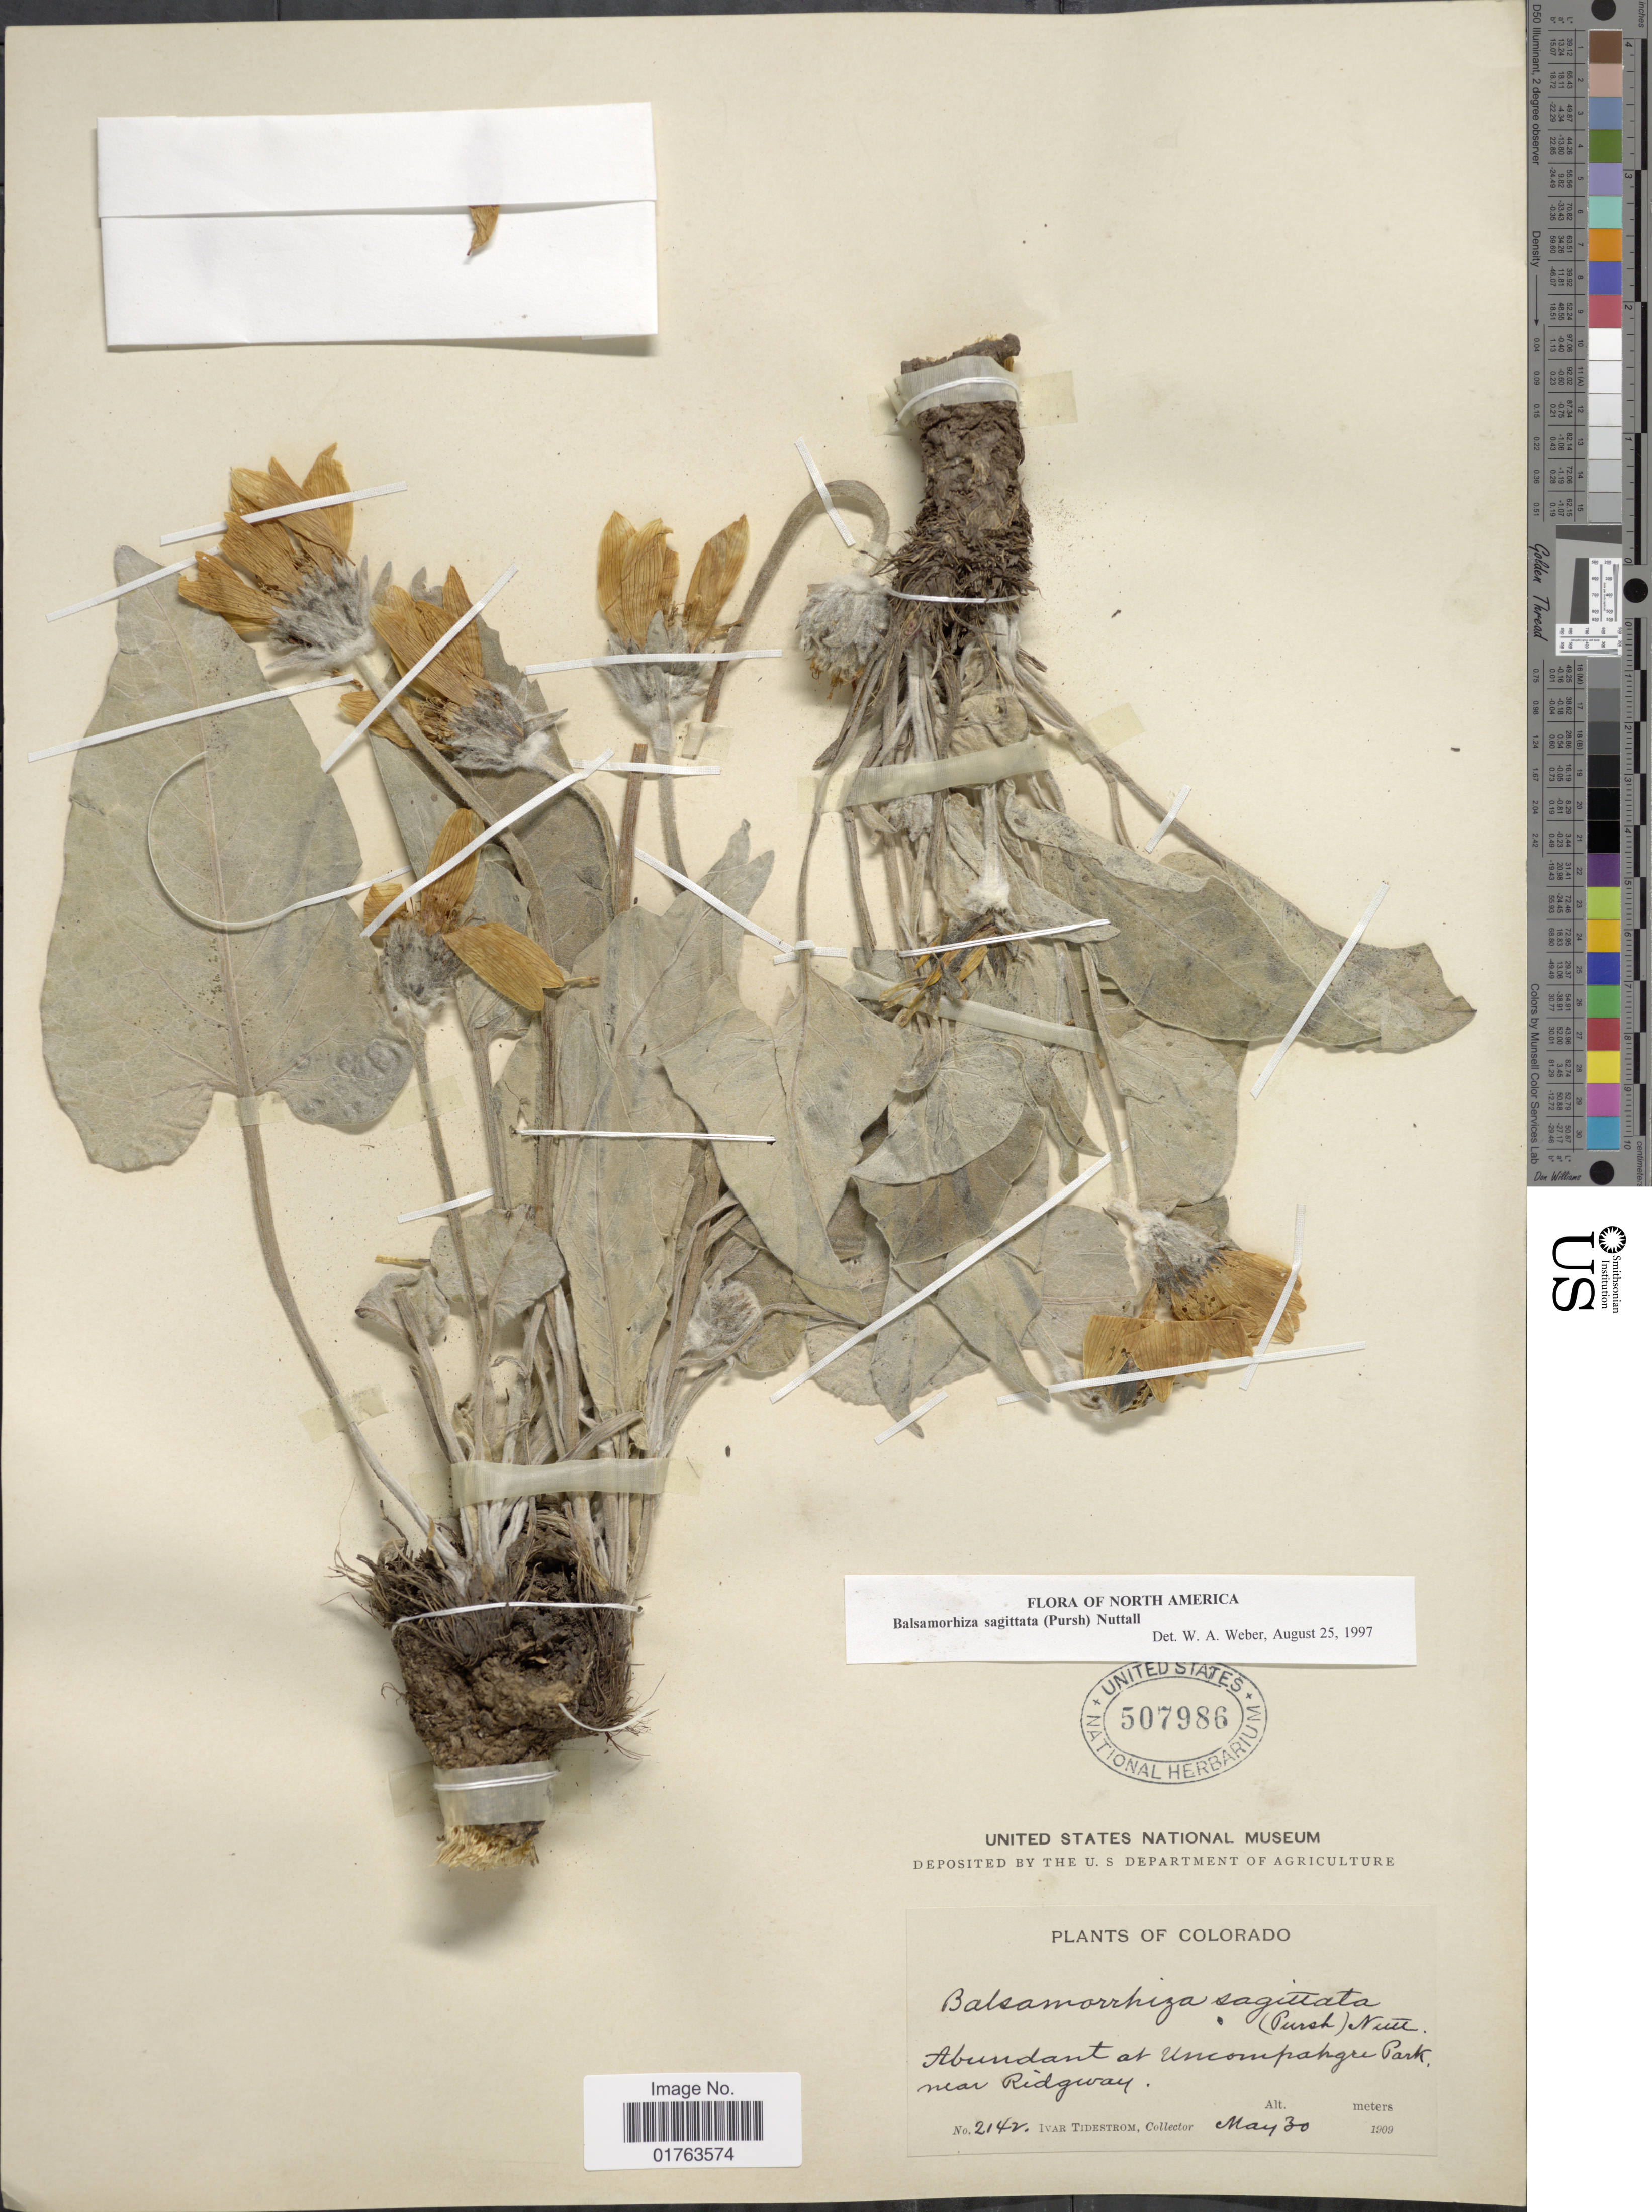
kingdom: Plantae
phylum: Tracheophyta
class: Magnoliopsida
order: Asterales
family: Asteraceae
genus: Balsamorhiza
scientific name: Balsamorhiza sagittata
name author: (Pursh) Nutt.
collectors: I. F. Tidestrom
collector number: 2142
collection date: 1909-05-30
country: United States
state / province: Colorado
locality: Abundant at Uncompangre Park, near Ridgway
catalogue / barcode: US 507986